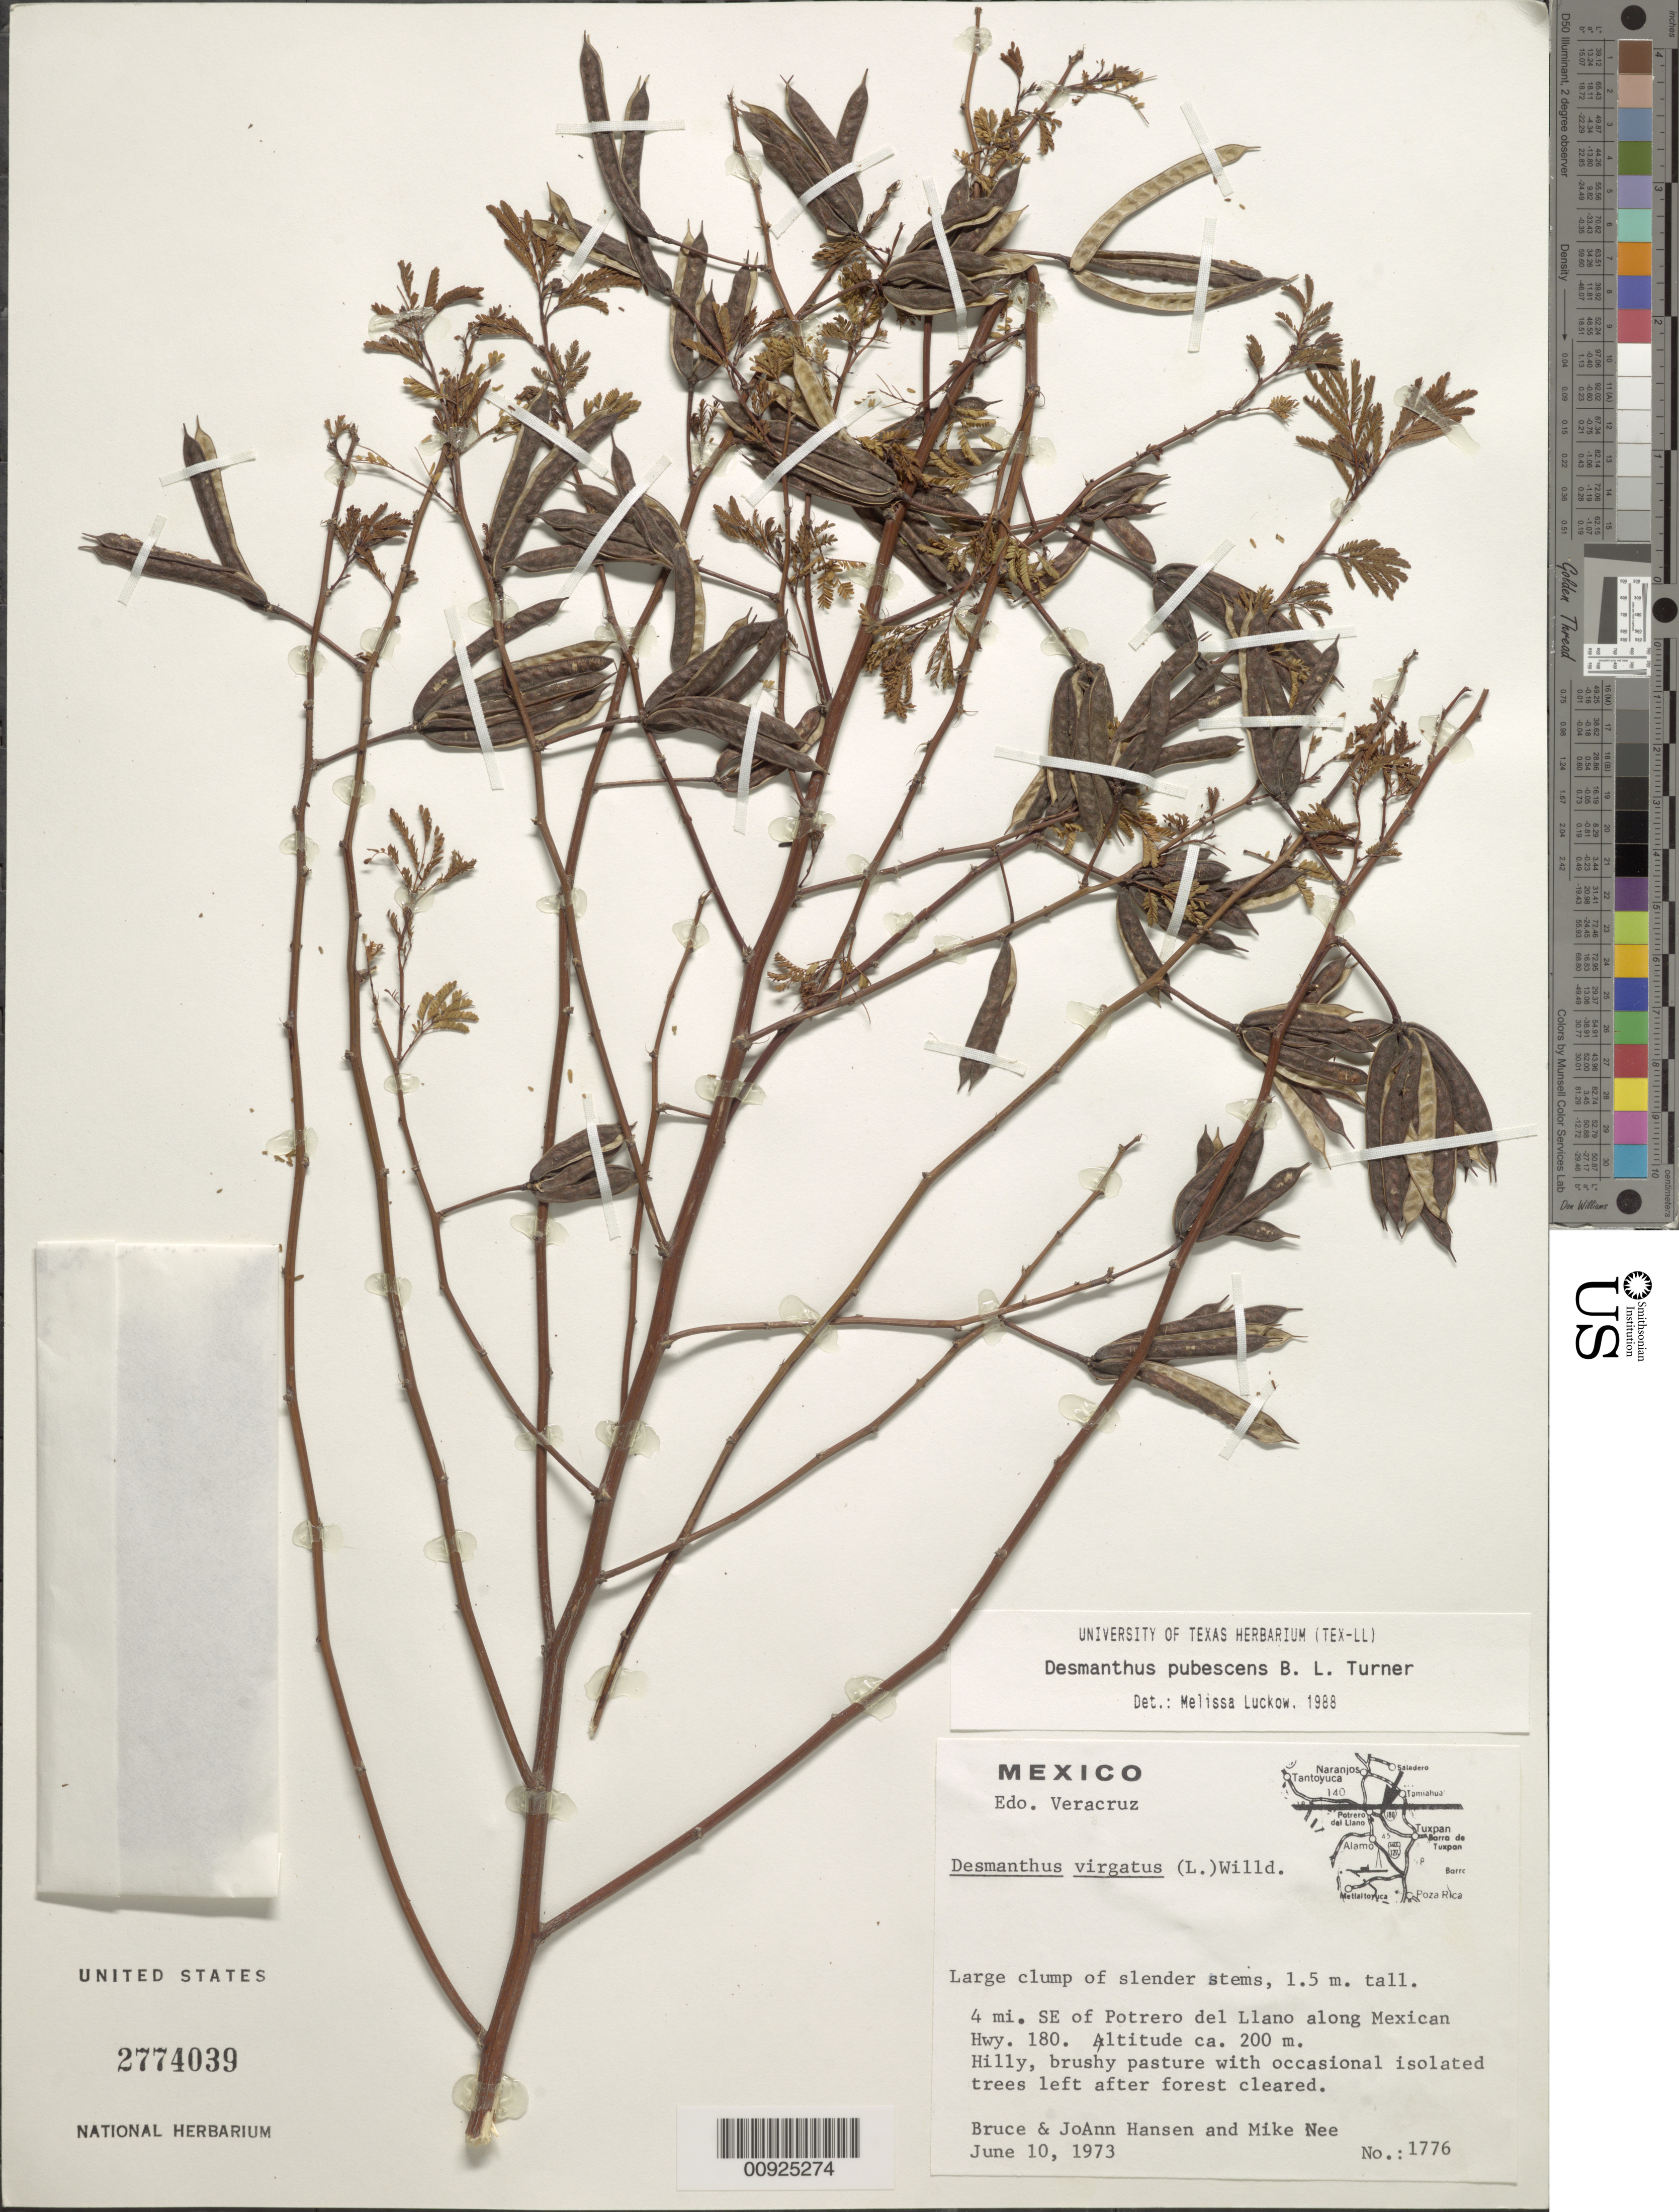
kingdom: Plantae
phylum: Tracheophyta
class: Magnoliopsida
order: Fabales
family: Fabaceae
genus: Desmanthus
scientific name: Desmanthus pubescens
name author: B.L. Turner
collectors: B. Hansen, J. Hansen & M. Nee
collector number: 1776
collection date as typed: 10 Jun 1973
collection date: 1973-06-10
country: Mexico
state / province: Veracruz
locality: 4 mi. SE of Potrero del Llano along Mexican Hwy. 180.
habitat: Hilly, brushy pasture with occasional isolated trees left after forest cleared.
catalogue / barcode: US 2774039